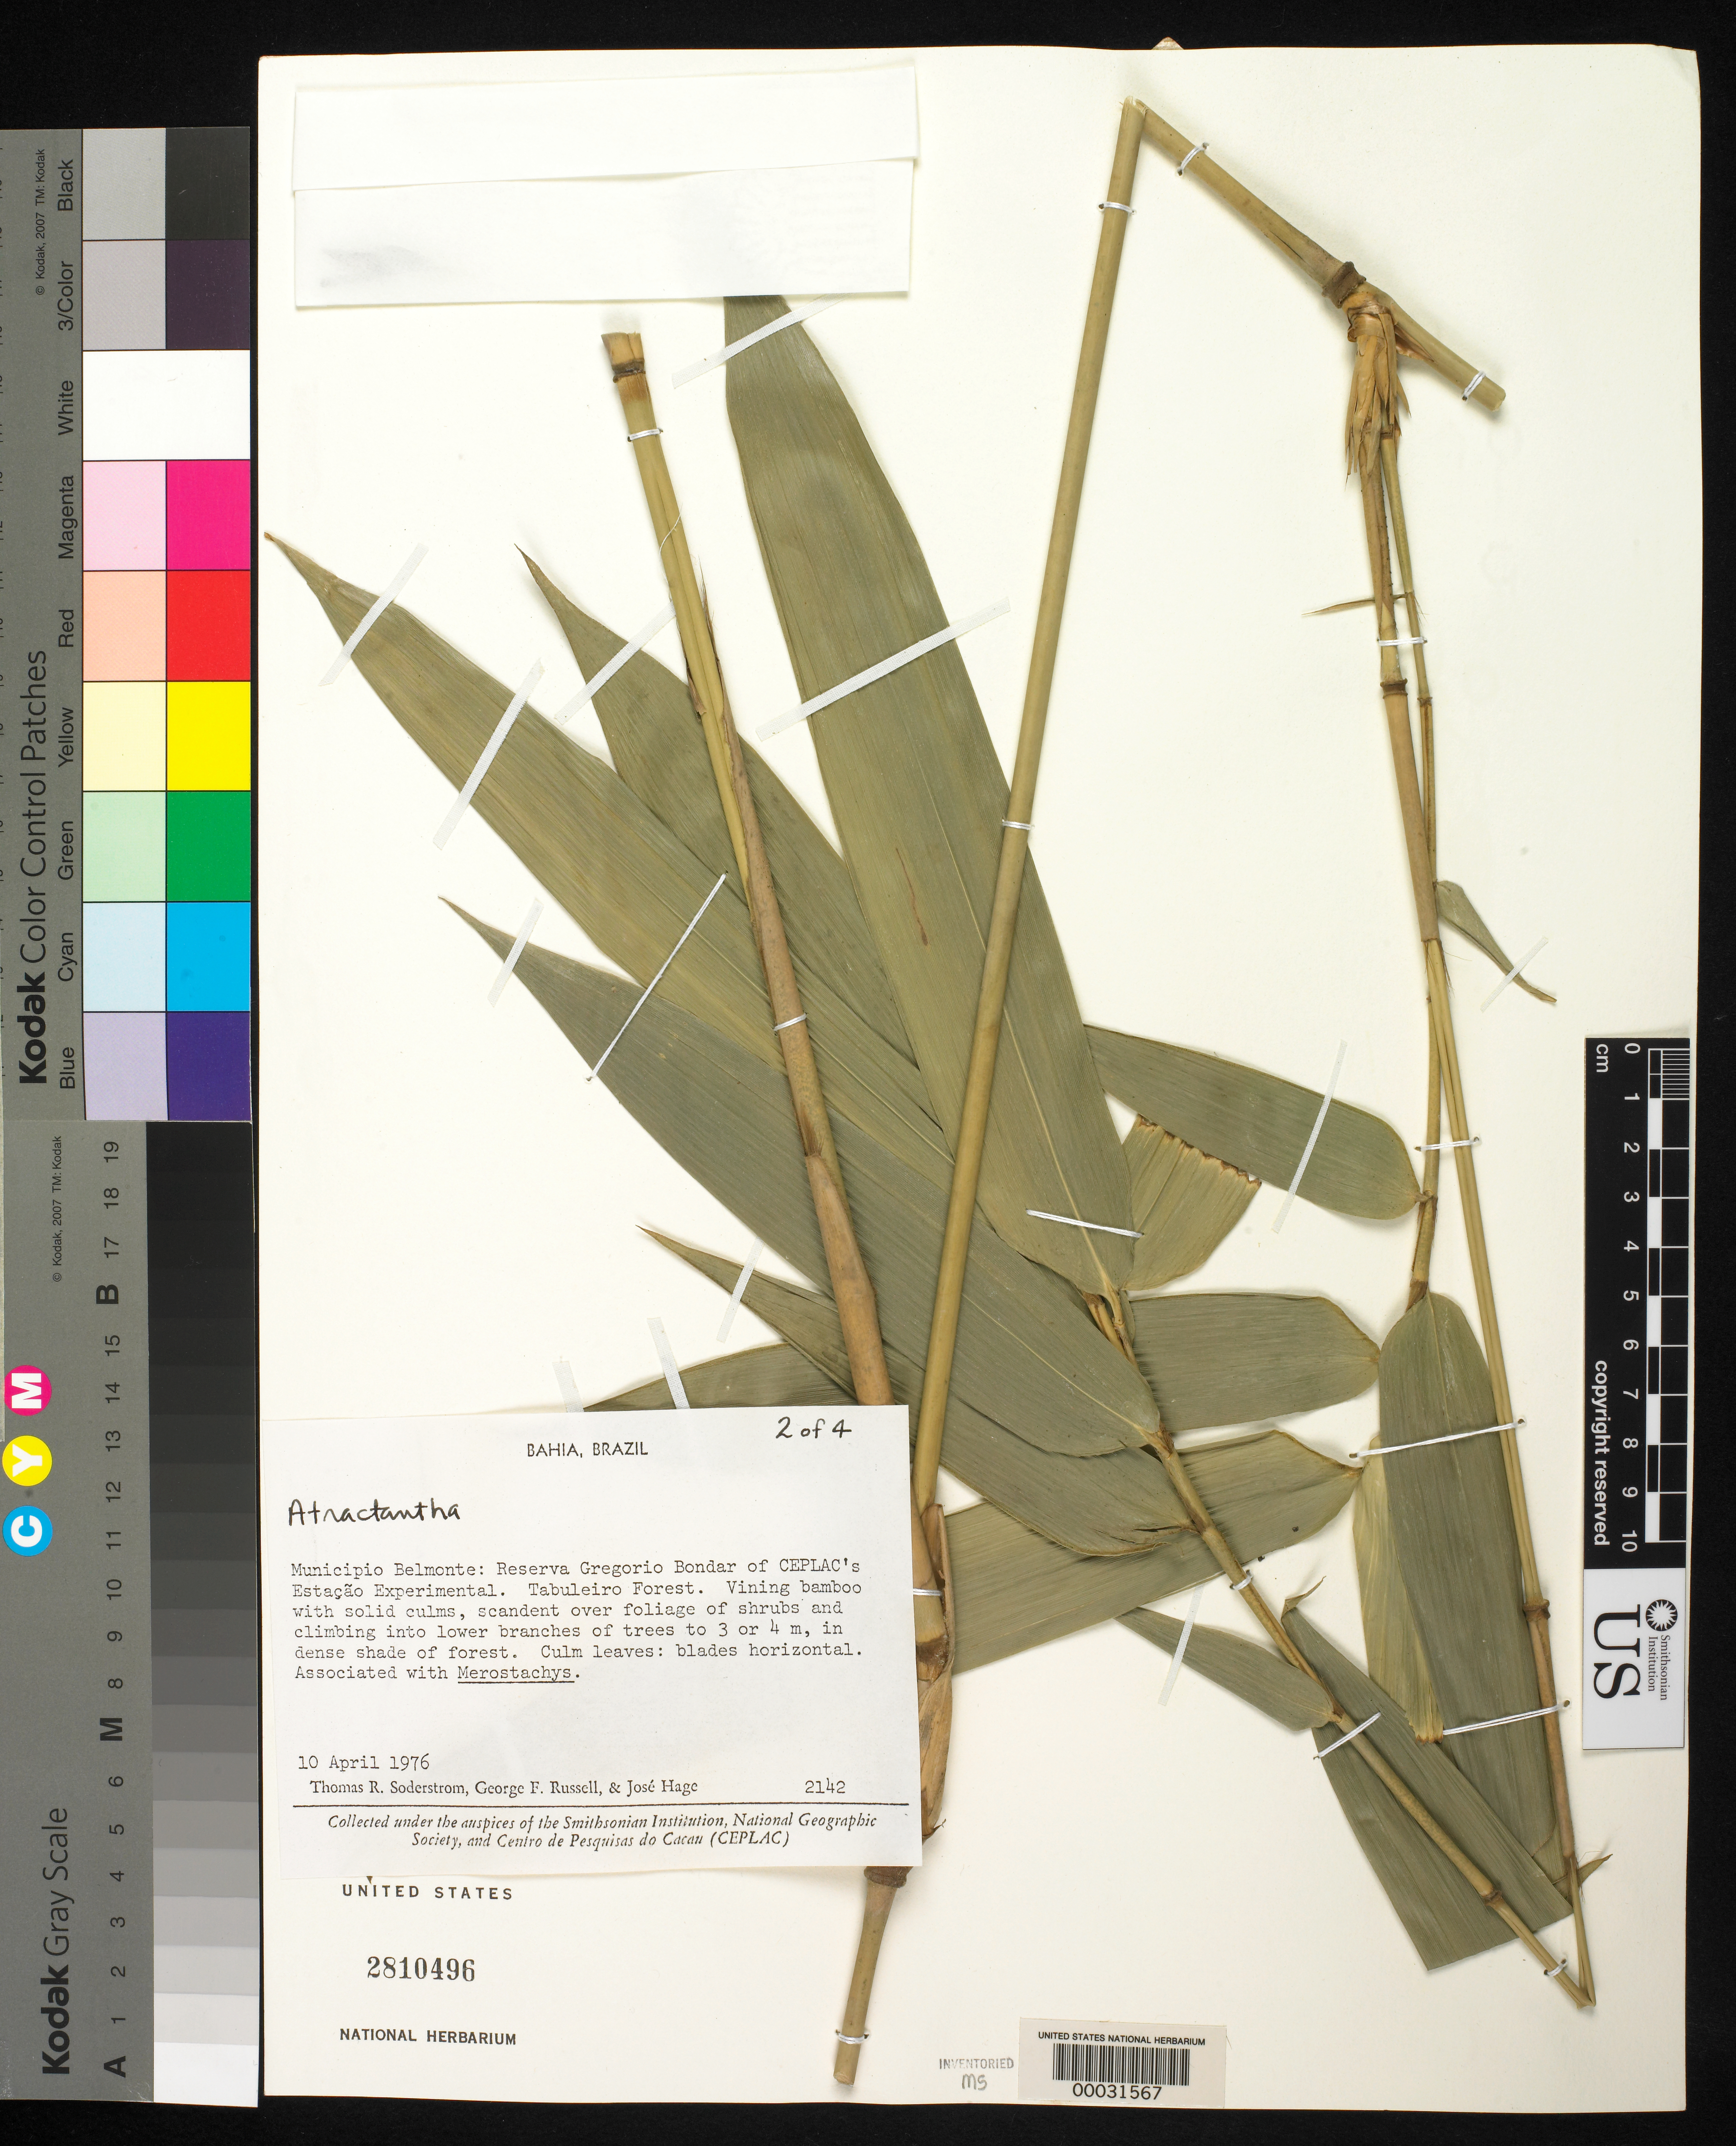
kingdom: Plantae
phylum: Tracheophyta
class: Liliopsida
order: Poales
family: Poaceae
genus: Athroostachys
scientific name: Athroostachys capitata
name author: (Hook.) Benth.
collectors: T. R. Soderstrom, G. Russell & J. Hage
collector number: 2142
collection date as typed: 10 Apr 1976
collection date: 1976-04-10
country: Brazil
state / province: Bahia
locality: Belmonte, tabuleiro forest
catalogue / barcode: US 2810496